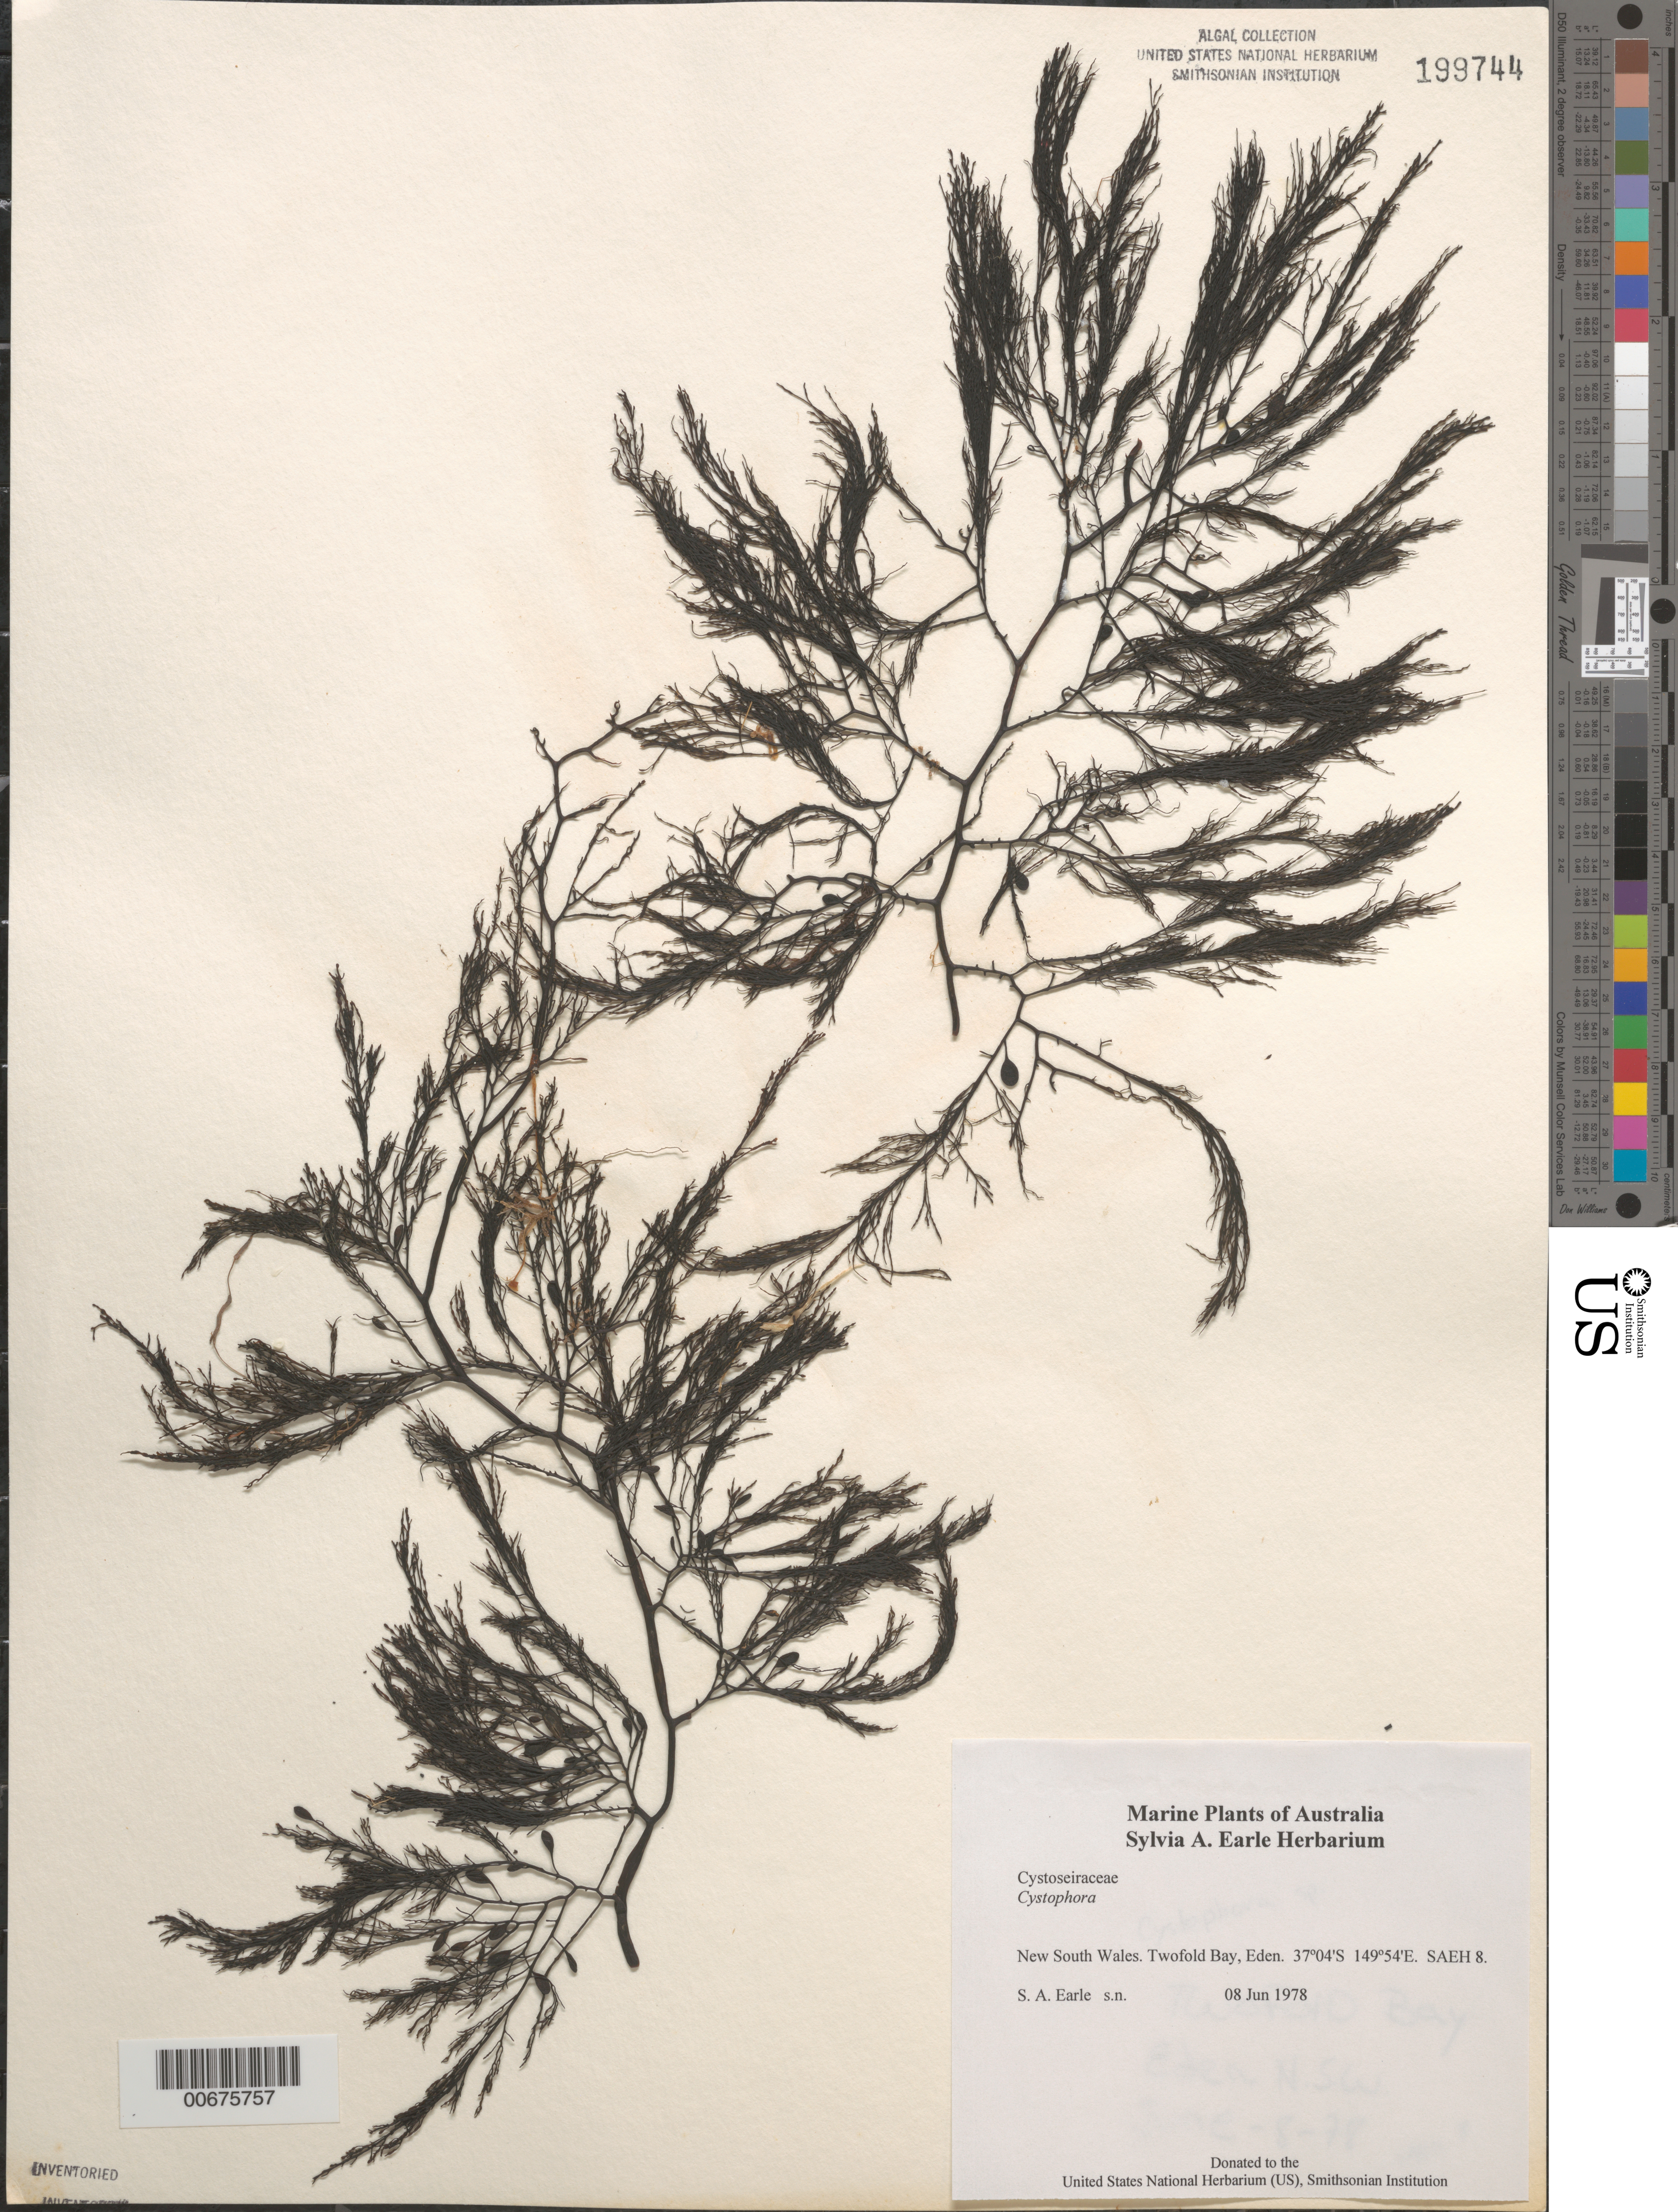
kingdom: Chromista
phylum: Ochrophyta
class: Phaeophyceae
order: Fucales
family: Sargassaceae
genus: Cystophora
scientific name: Cystophora sp.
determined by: Earle, S. A.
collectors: S. A. Earle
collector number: Saeh 8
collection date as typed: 08 Jun 1978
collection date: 1978-06-08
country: Australia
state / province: New South Wales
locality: Twofold Bay, Eden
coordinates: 37 04' S, 149 54' E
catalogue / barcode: US 199744